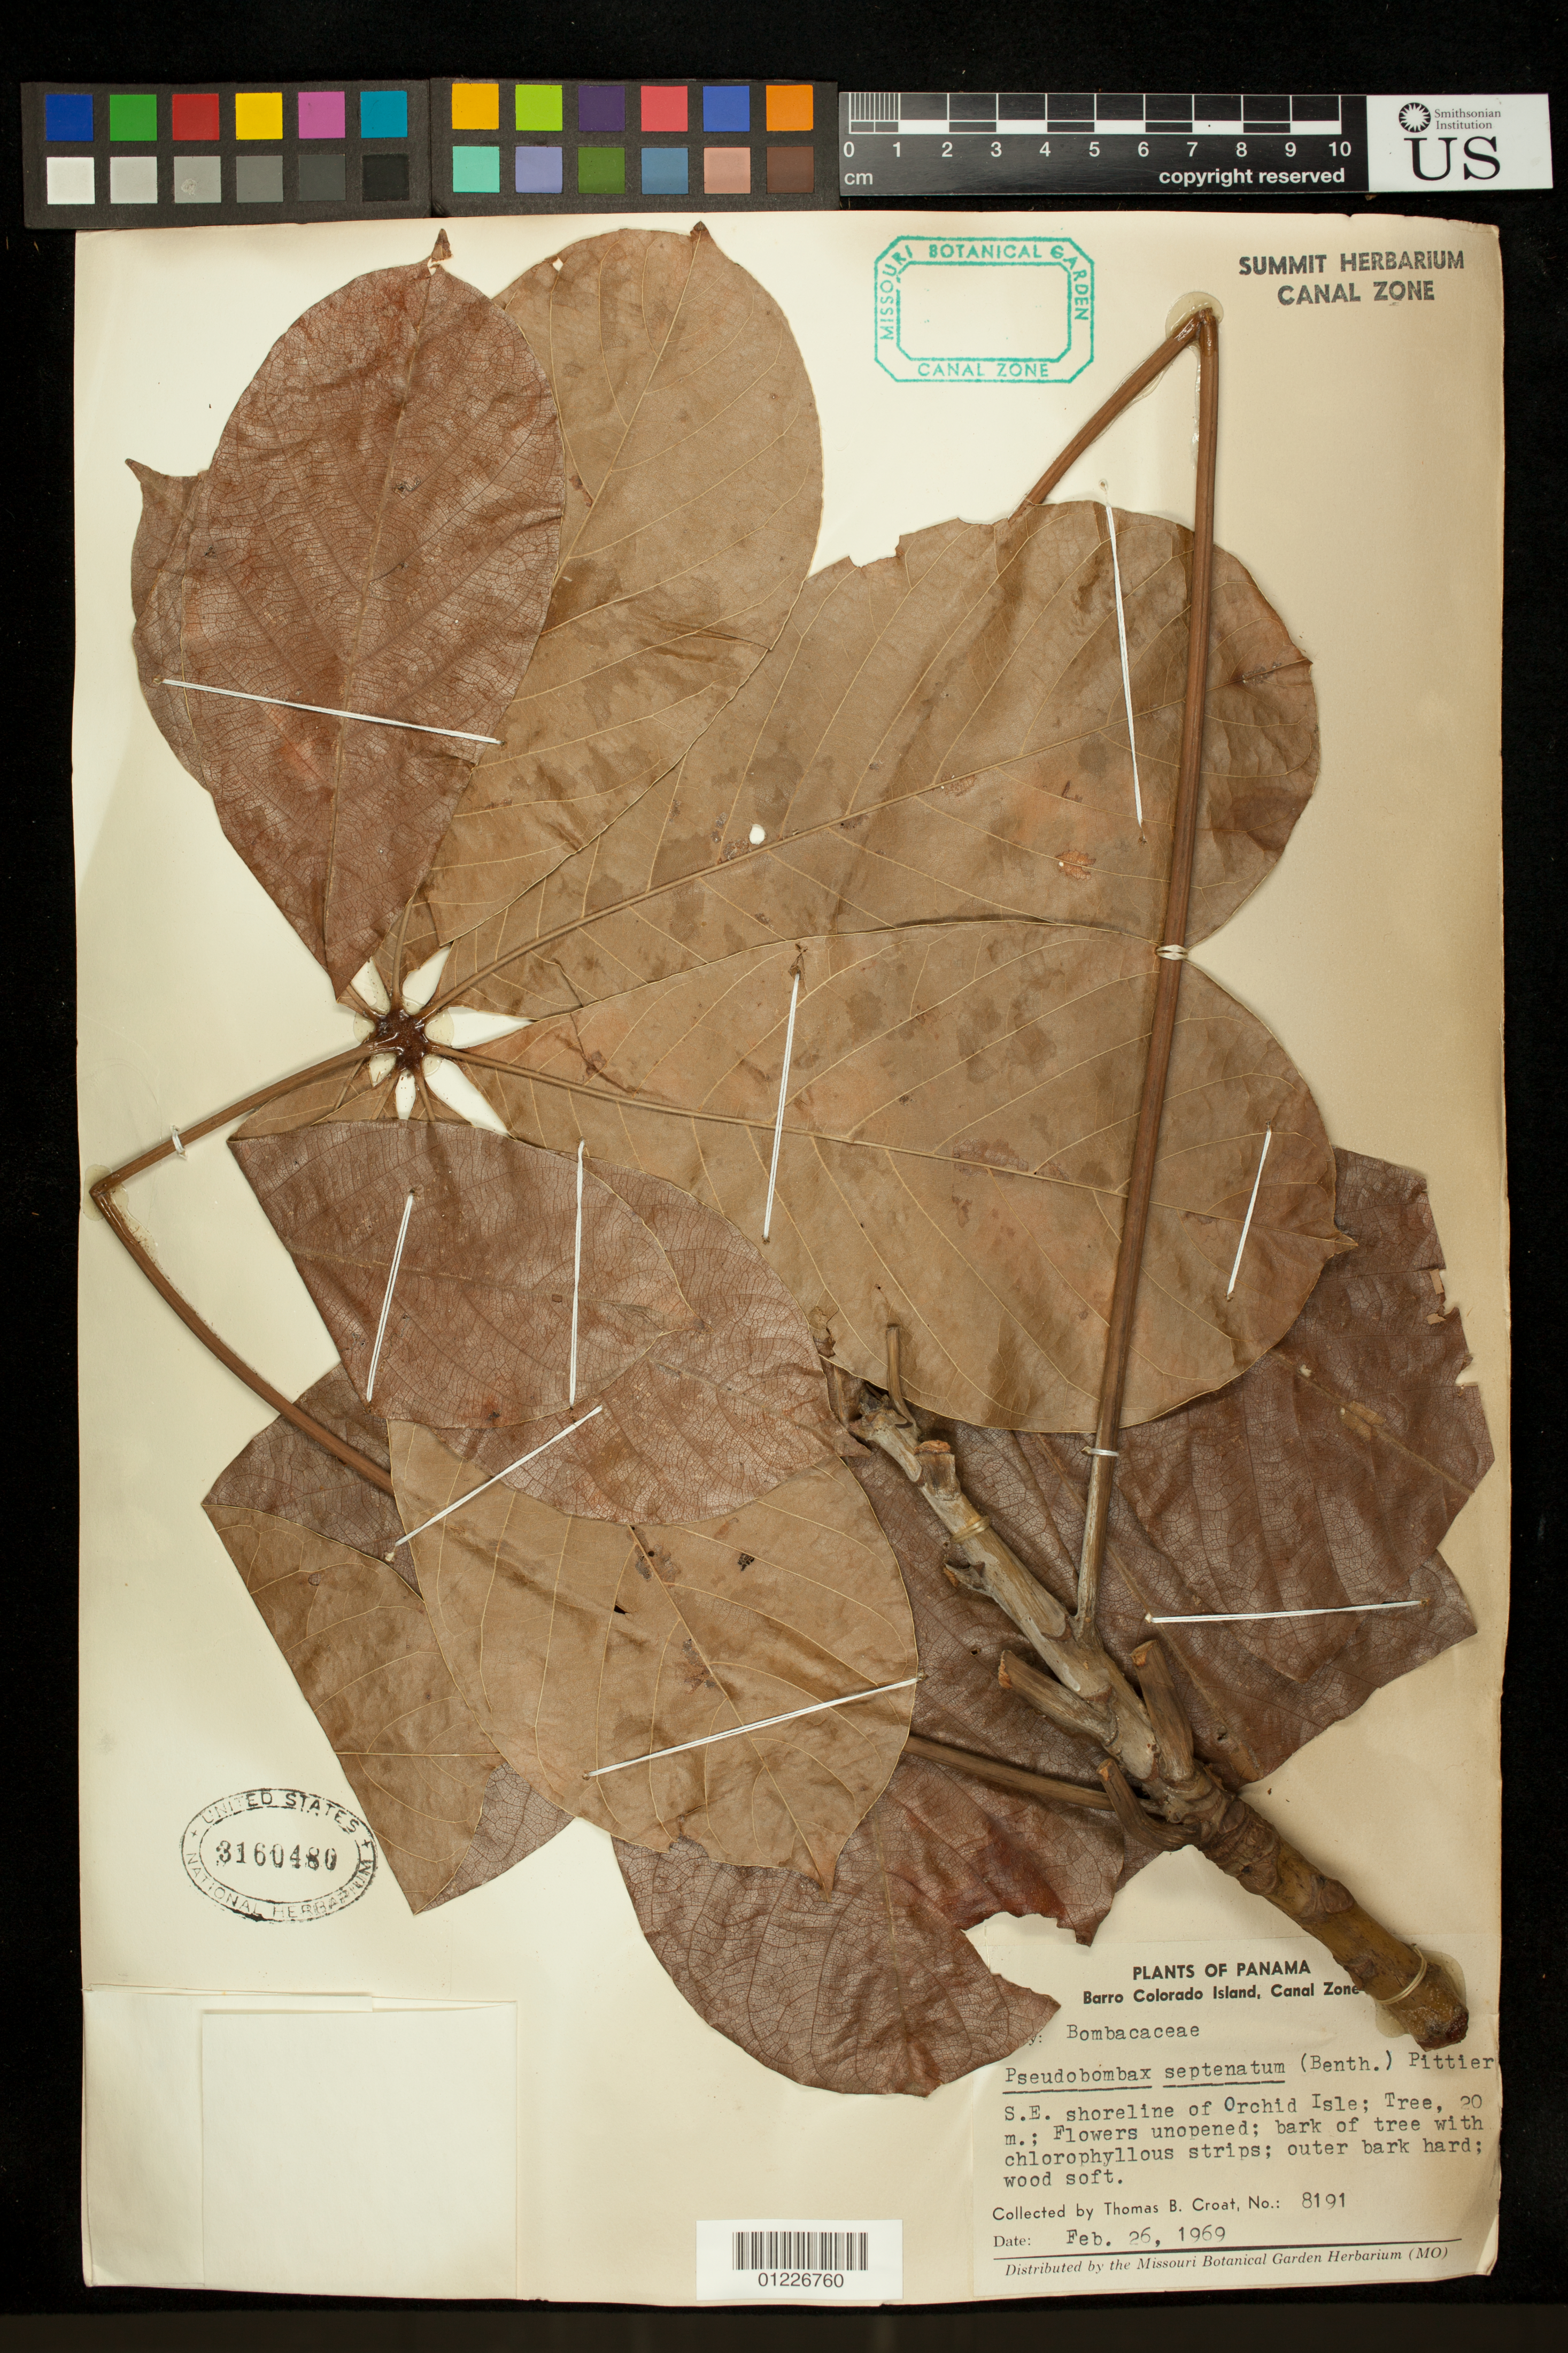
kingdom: Plantae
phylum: Tracheophyta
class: Magnoliopsida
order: Malvales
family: Malvaceae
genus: Pseudobombax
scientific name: Pseudobombax septenatum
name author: (Jacq.) Dugand G.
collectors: T. B. Croat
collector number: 8191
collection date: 1969-02-26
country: Panama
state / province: Panamá Oeste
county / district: Canal Zone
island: Orchid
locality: S.E. shoreline of Orchid Isle off Barro Colorado, Canal Zone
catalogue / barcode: US 3160480